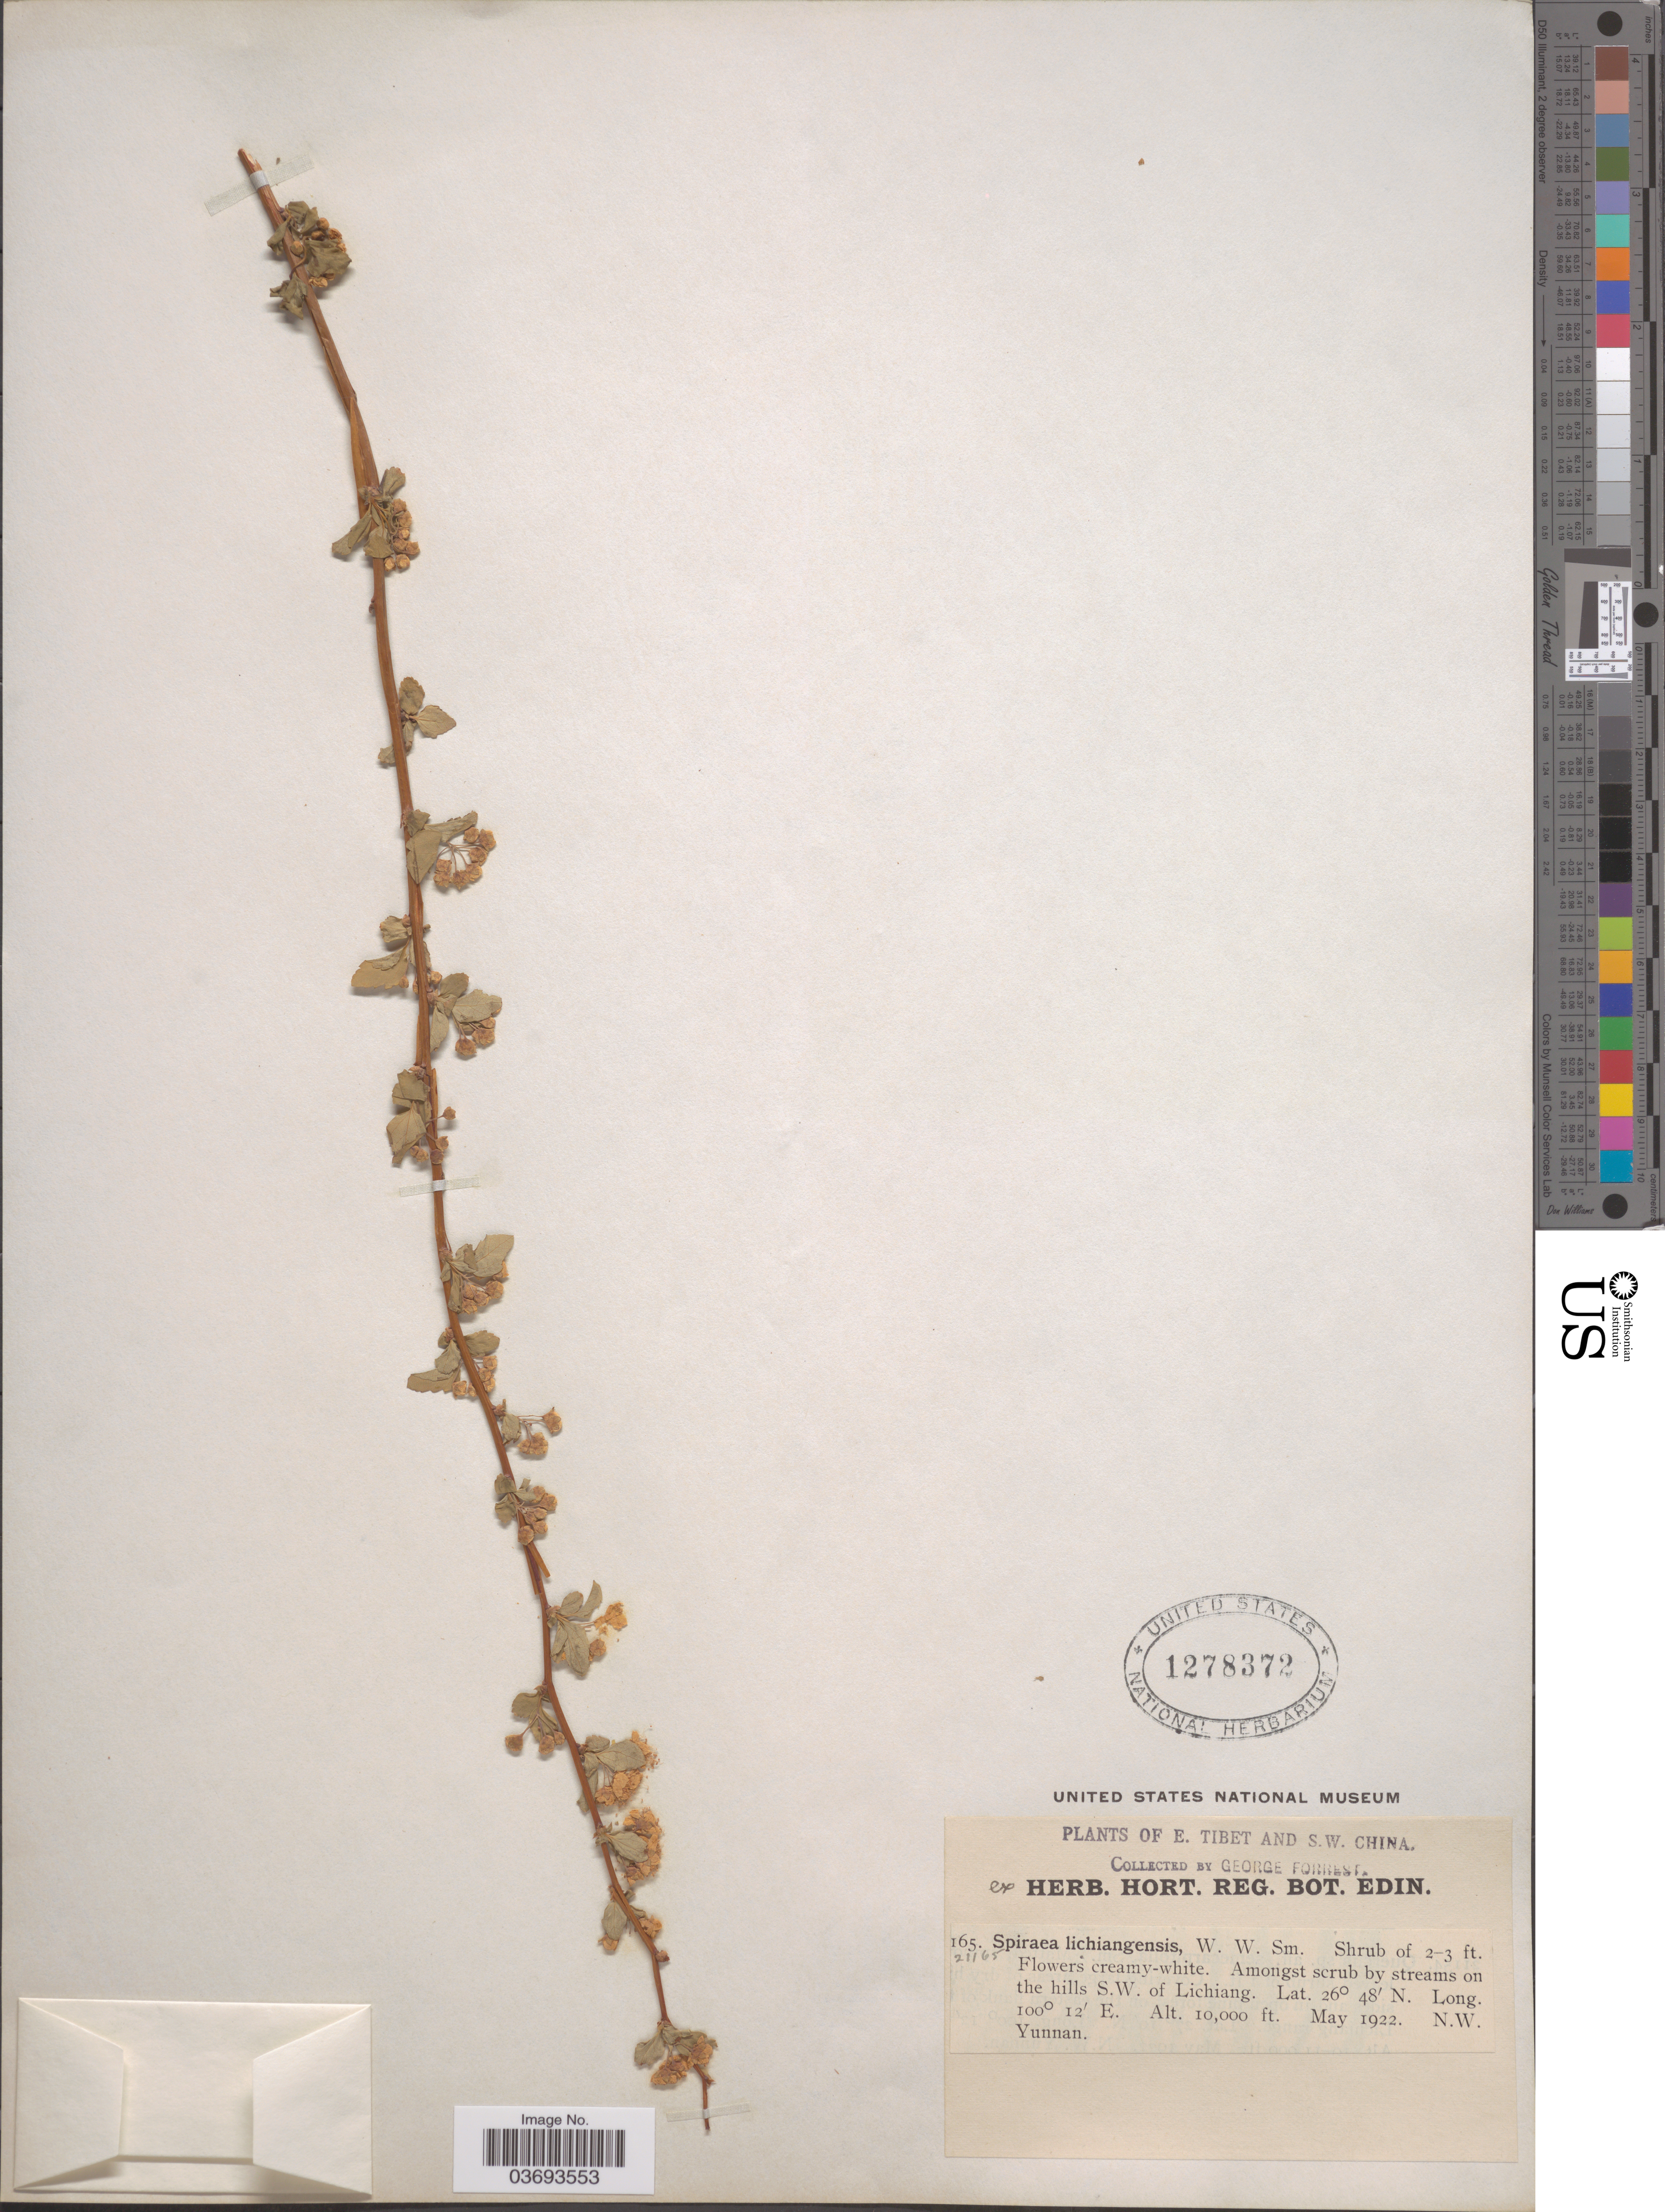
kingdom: Plantae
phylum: Tracheophyta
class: Magnoliopsida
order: Rosales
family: Rosaceae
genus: Spiraea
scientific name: Spiraea lichiangensis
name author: W.W. Sm.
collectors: G. Forrest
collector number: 165/21165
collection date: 1922-05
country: China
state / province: Yunnan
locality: S.W. China. Amongst scrub by streams on the hills S.W. of Lichiang.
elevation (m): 3048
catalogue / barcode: US 1278372